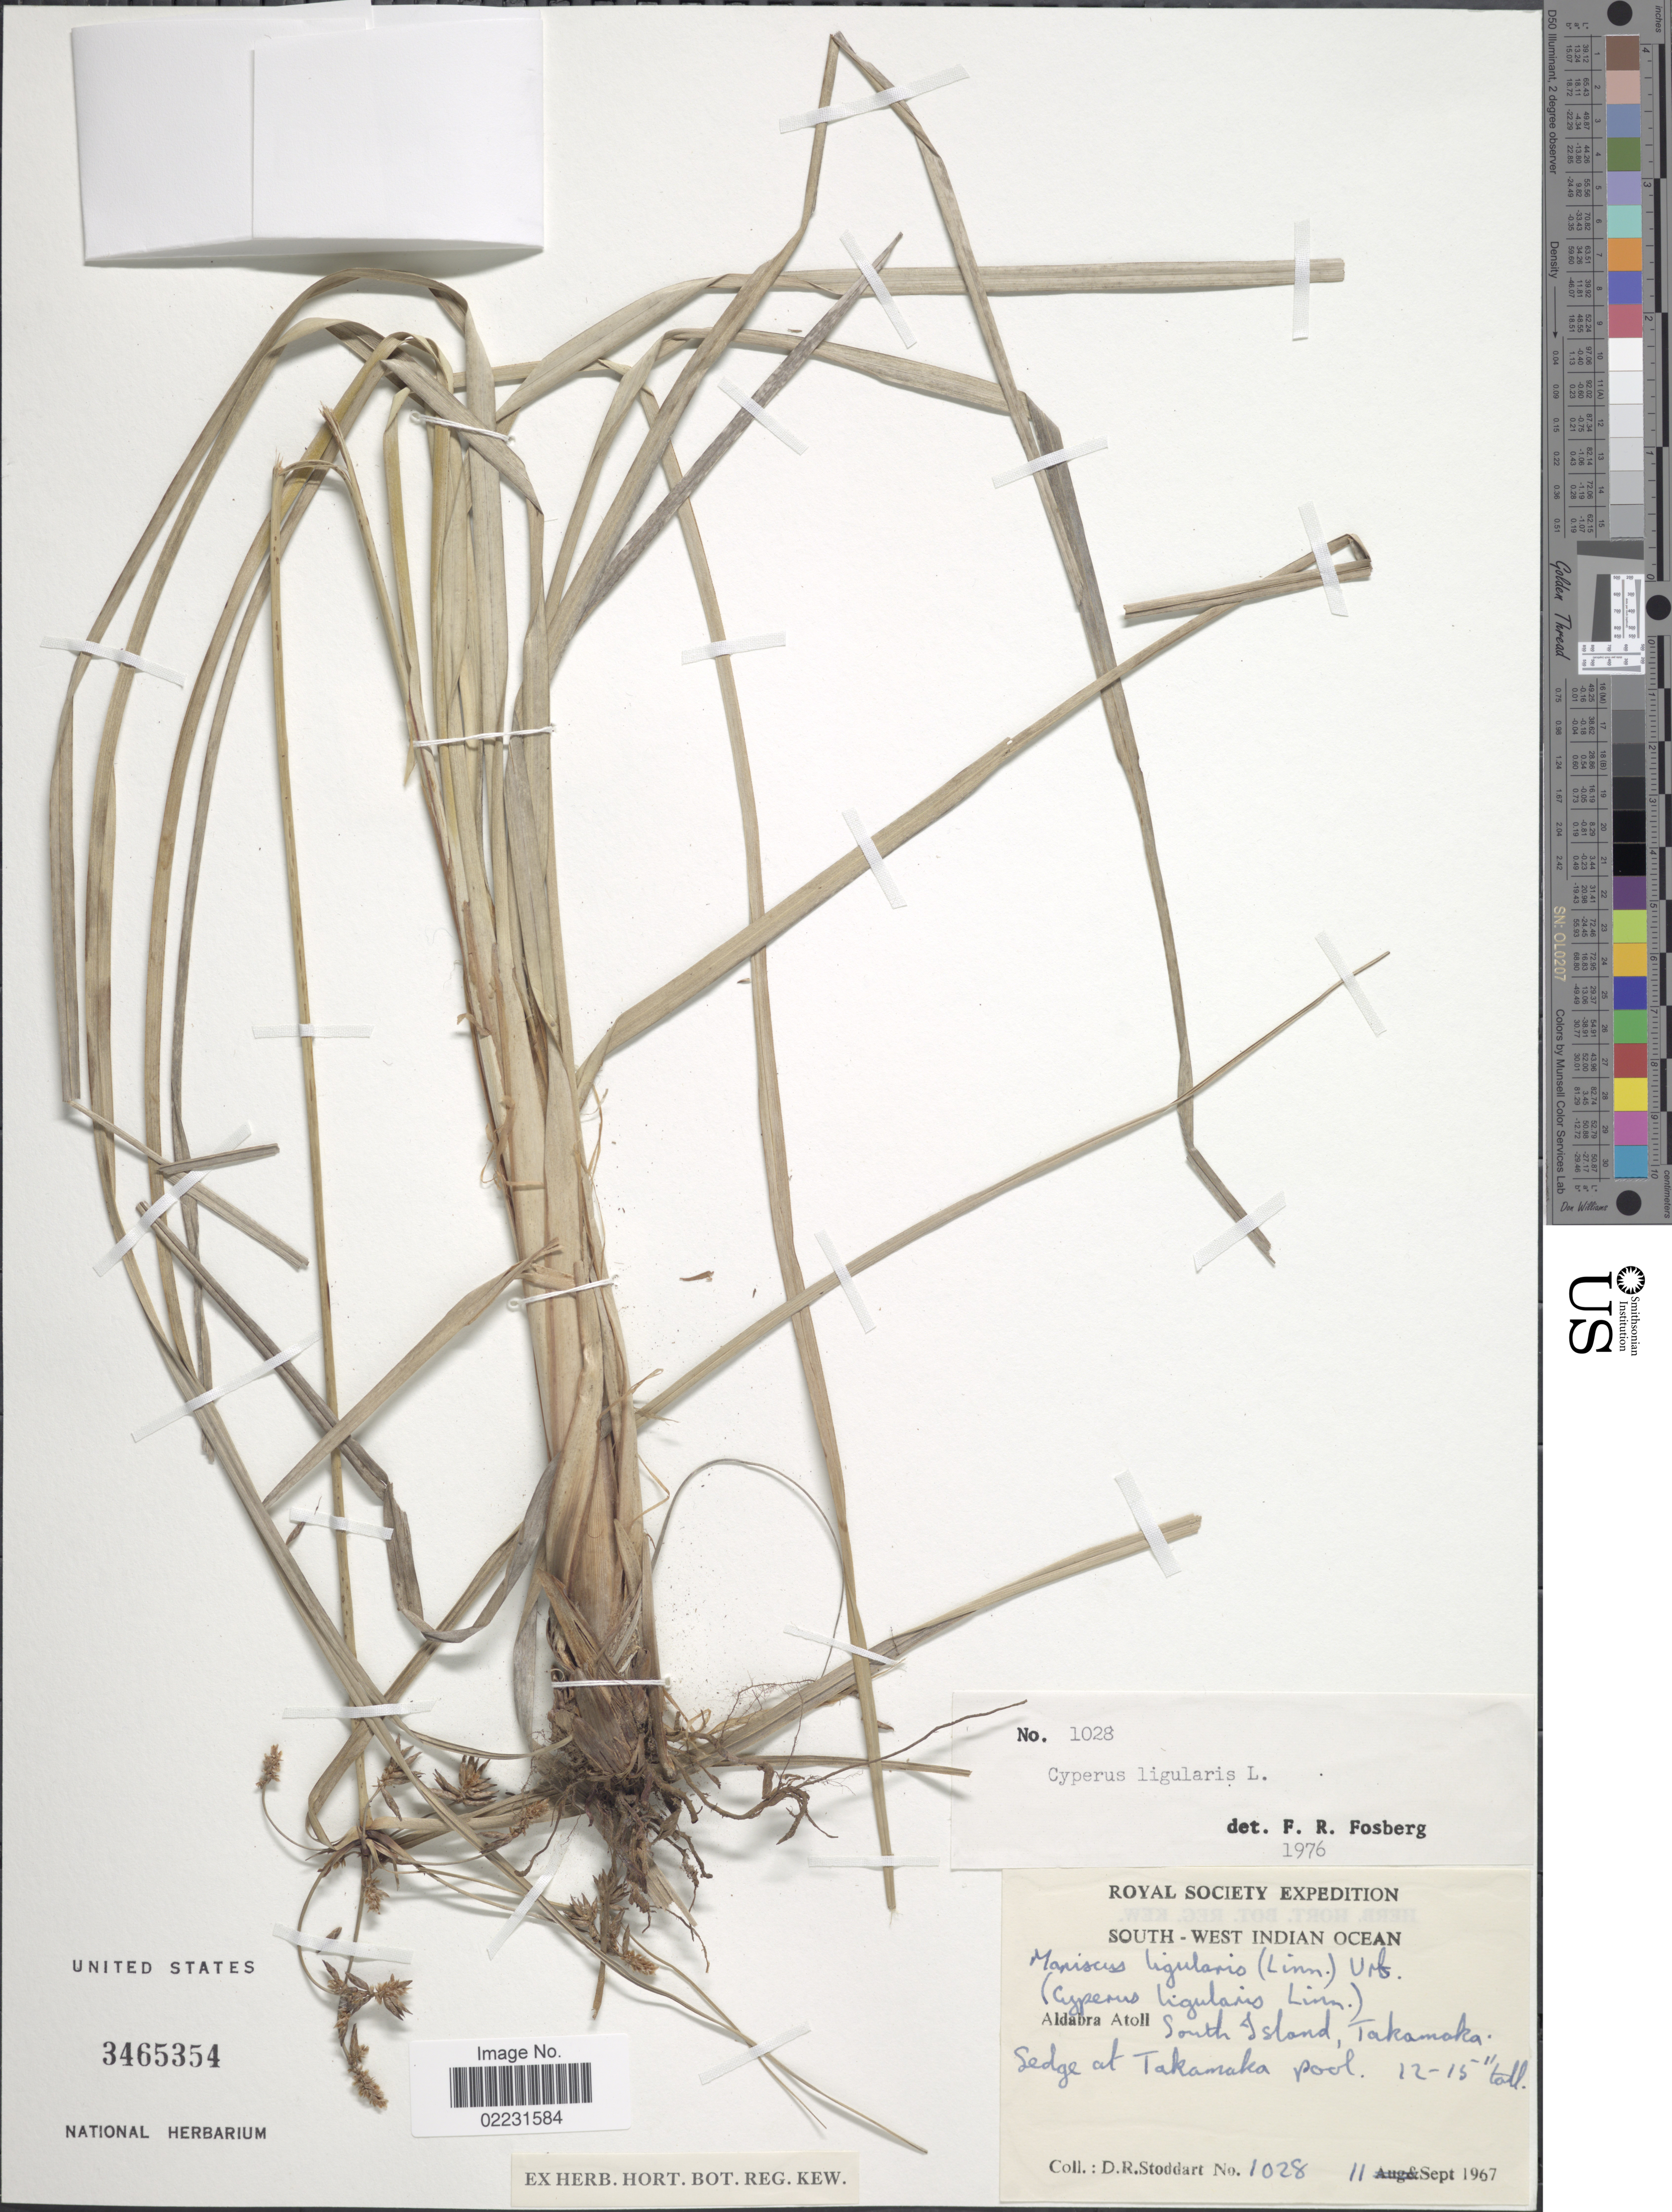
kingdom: Plantae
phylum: Tracheophyta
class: Liliopsida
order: Poales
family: Cyperaceae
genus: Cyperus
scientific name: Cyperus ligularis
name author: L.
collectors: D. R. Stoddart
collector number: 1028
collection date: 1967-09-11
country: Seychelles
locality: South-West Indian Ocean, Aldabra Atoll, South Island, Takamaka, sedge at Takamaka Pool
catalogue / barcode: US 3465354